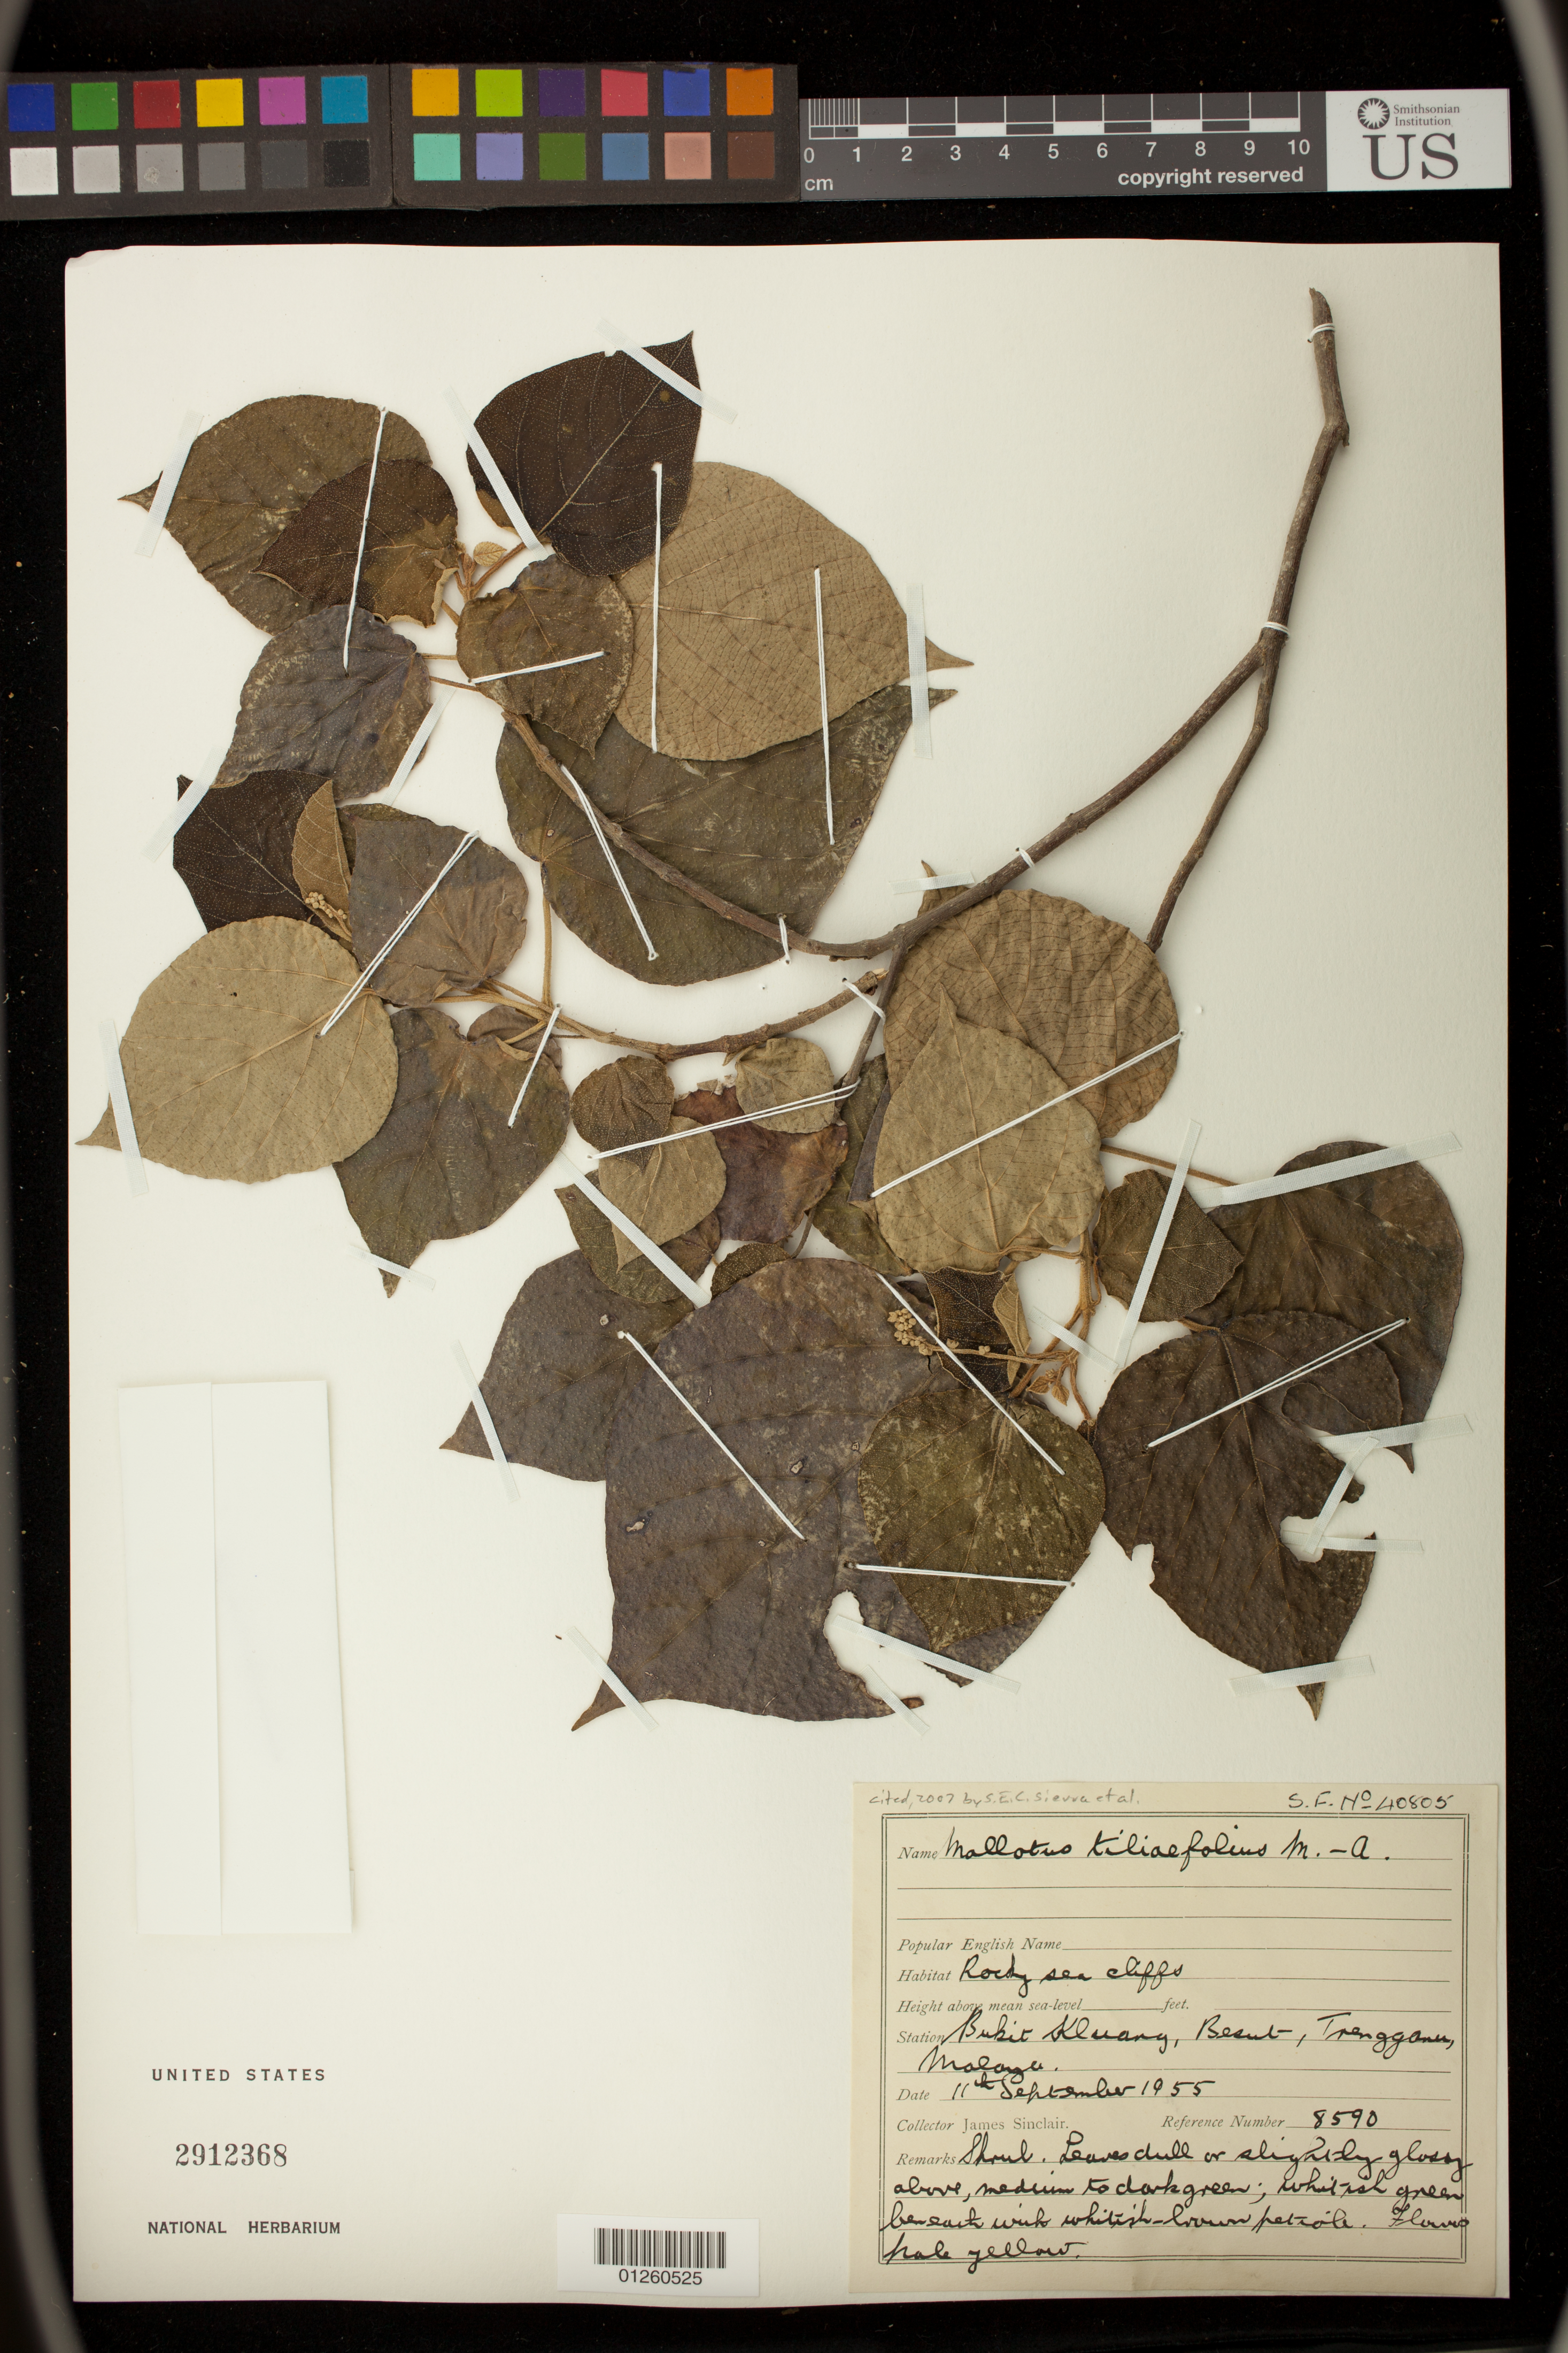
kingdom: Plantae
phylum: Tracheophyta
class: Magnoliopsida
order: Malpighiales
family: Euphorbiaceae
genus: Mallotus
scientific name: Mallotus tiliifolius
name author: (Blume) Müll. Arg.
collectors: J. Sinclair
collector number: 8590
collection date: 1955-09-11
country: Malaysia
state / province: Terengganu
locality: Bukit Kluany, Besut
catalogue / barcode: US 2912368